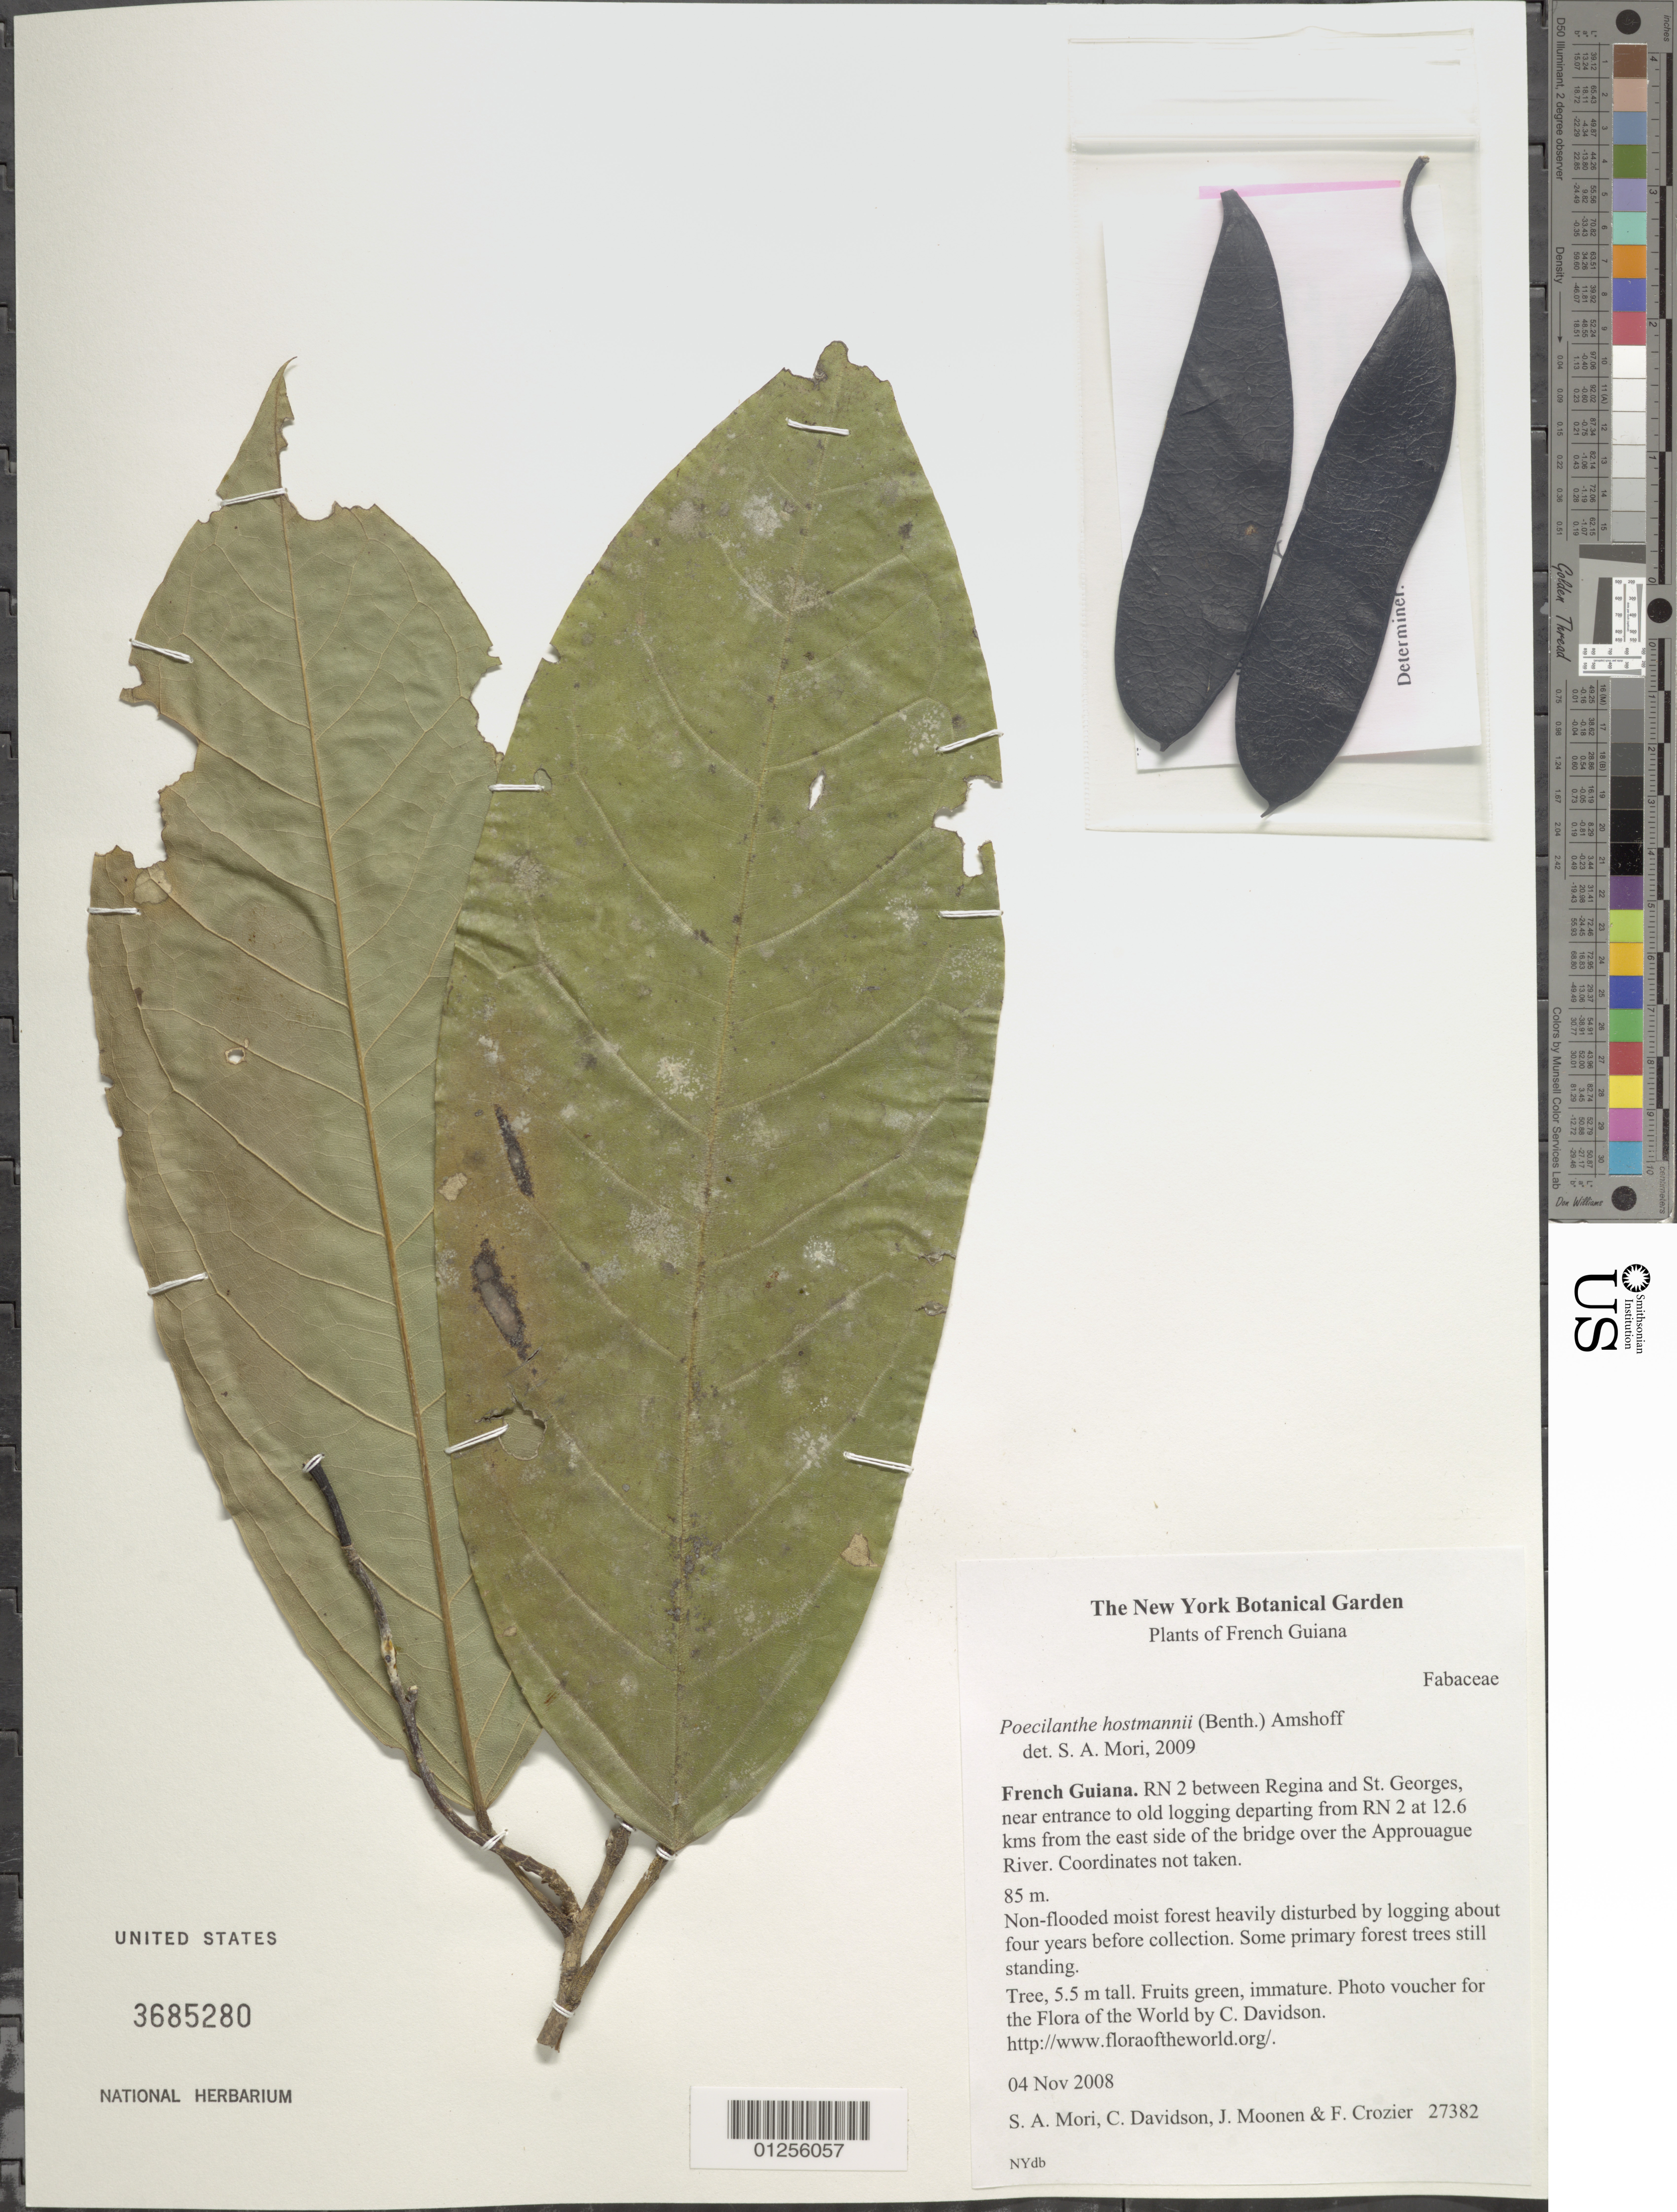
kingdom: Plantae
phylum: Tracheophyta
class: Magnoliopsida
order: Fabales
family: Fabaceae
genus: Limadendron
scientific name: Limadendron hostmannii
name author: (Benth.) Meireles & A.M.G. Azevedo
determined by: U.S. National Herbarium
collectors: C. Davidson, J. Moonen & F. Crozier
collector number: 27382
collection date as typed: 4 November 2008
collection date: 2008-11-04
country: French Guiana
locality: RN 2 between Regina and St. Georges, near entrance to old logging departing from RN 2 at 12.6 kms from the east side of the bridge over the Approuague River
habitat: Non-flooded moist forest heavily disturbed by logging about four year before collection. Some primary forest trees still standing.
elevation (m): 85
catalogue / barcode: US 3685280